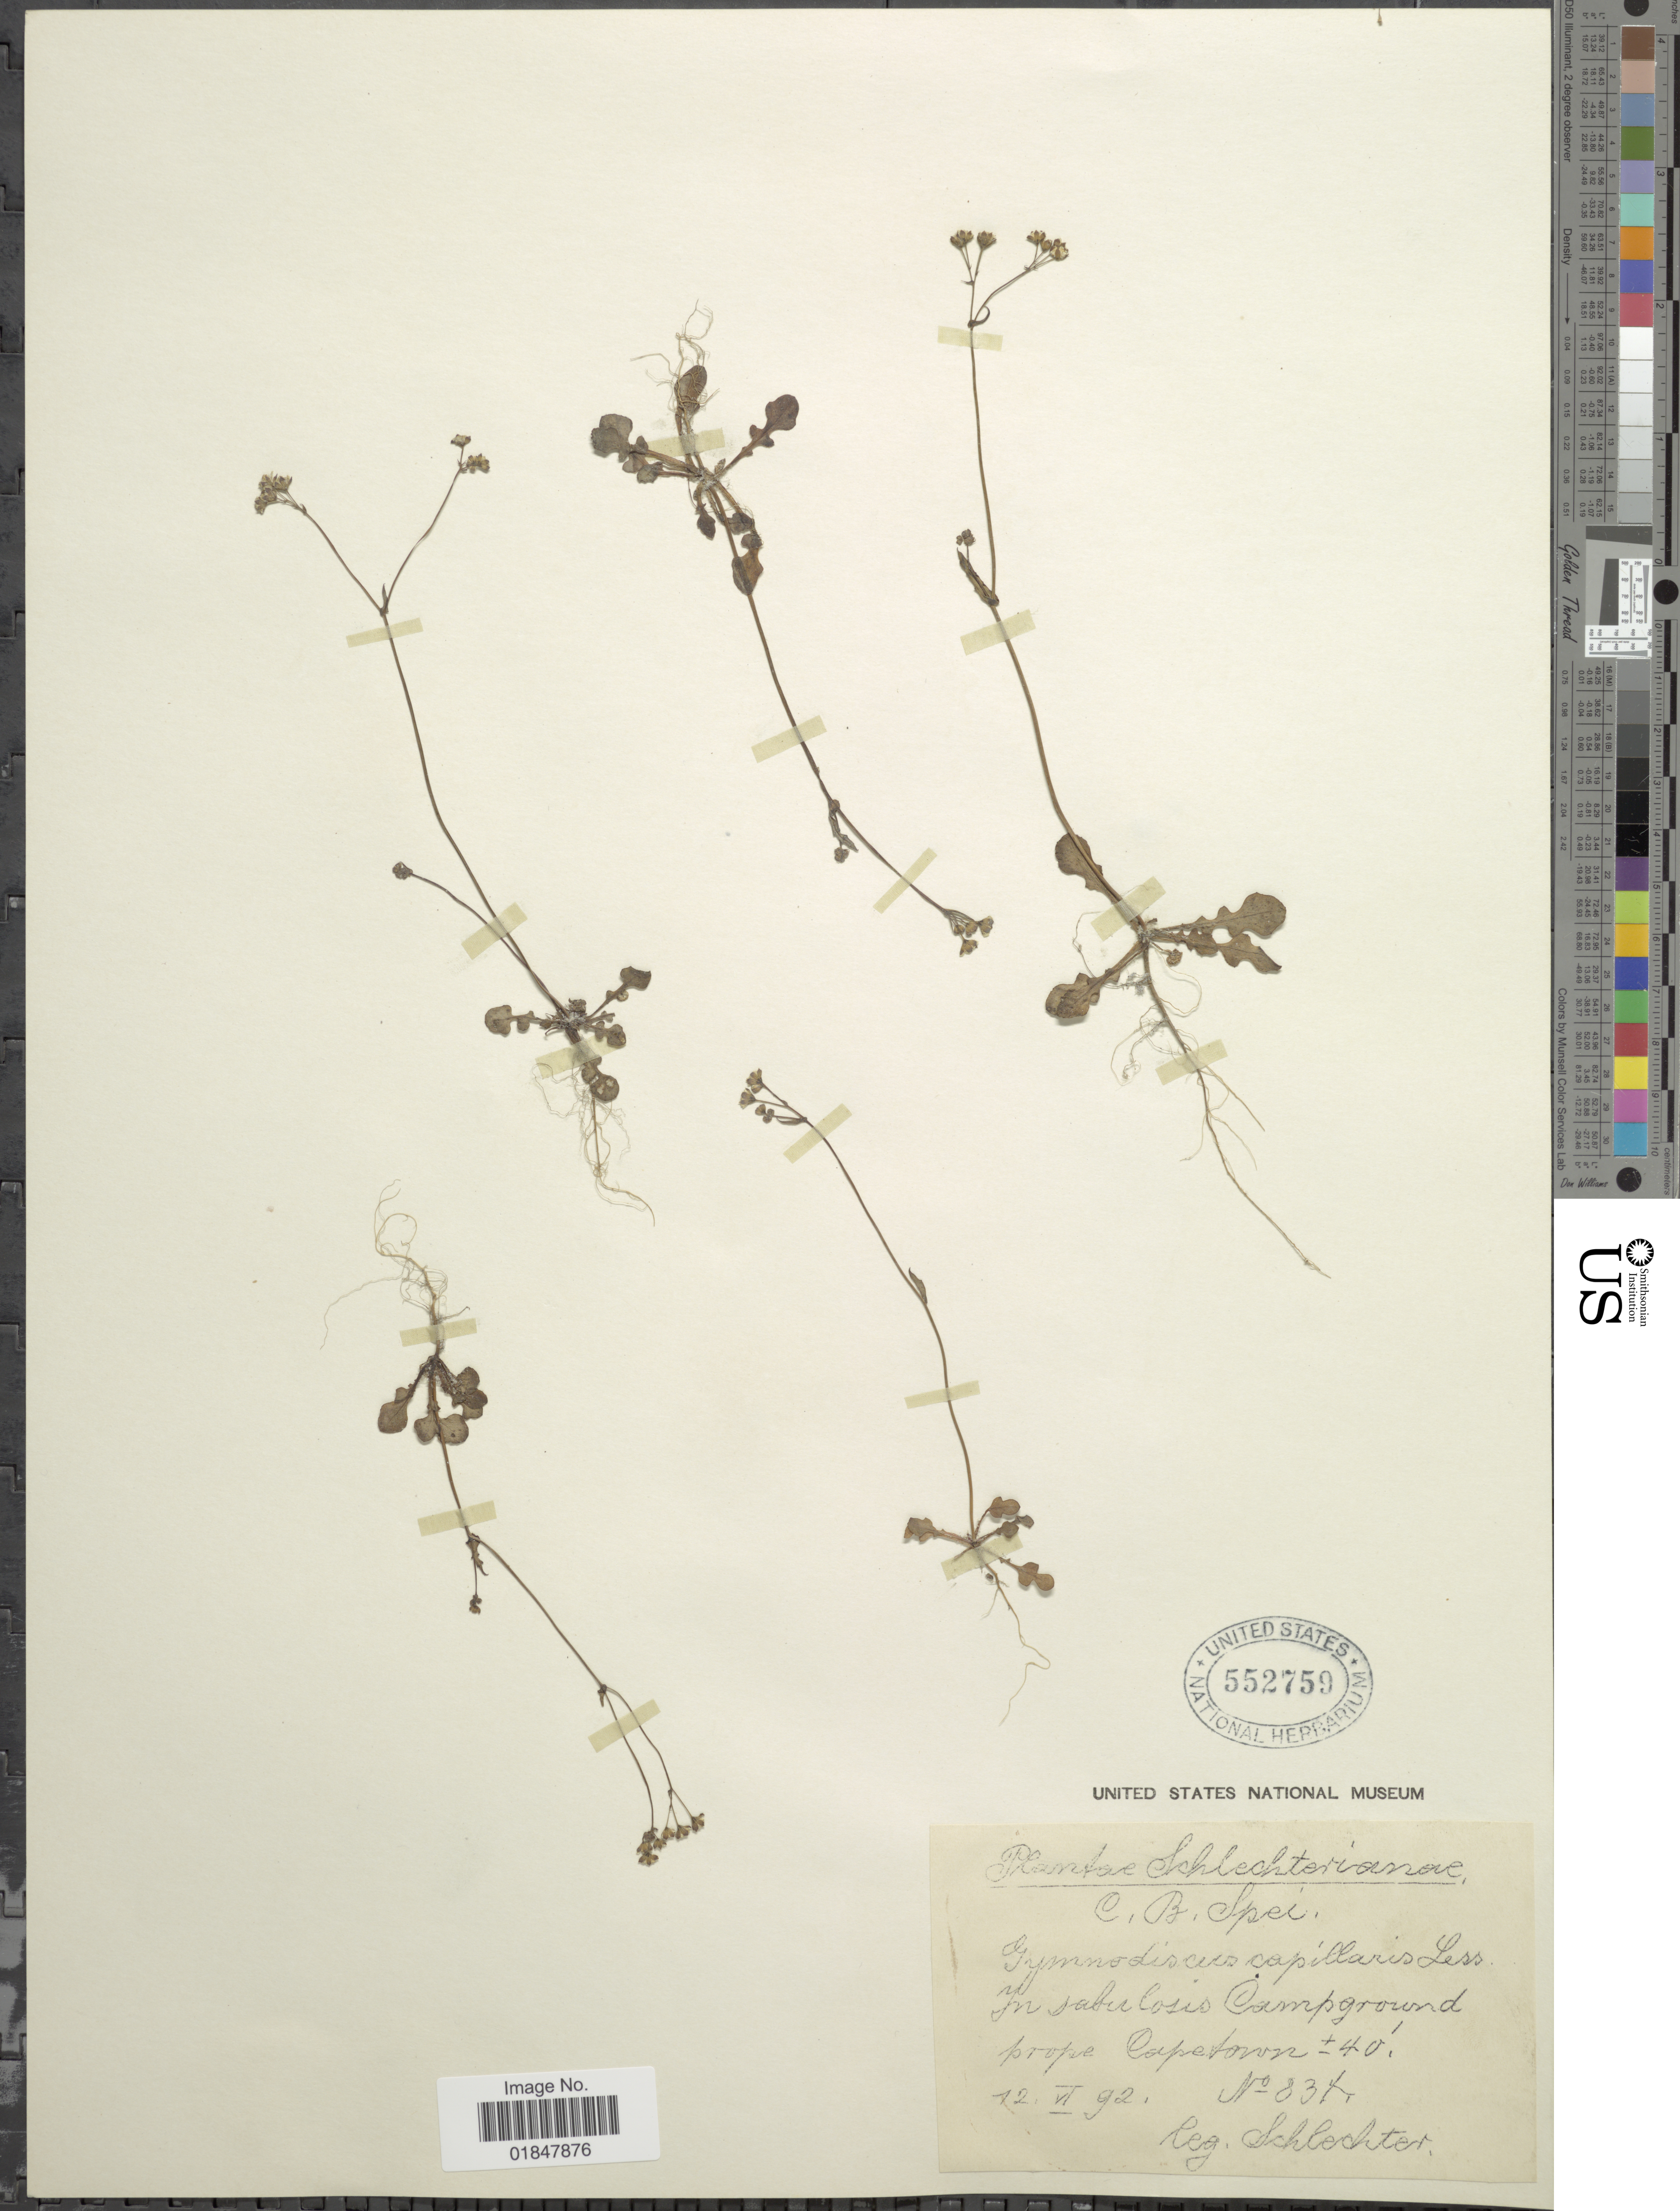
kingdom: Plantae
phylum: Tracheophyta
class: Magnoliopsida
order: Asterales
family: Asteraceae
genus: Gymnodiscus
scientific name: Gymnodiscus capillaris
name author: (L. f.) DC.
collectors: Schlechter, --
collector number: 834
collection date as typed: Transcribed d/m/y: 12/6/92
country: South Africa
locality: Schlechterianae, In sabulosis Campground, prope Capetown ± 40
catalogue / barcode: US 552759